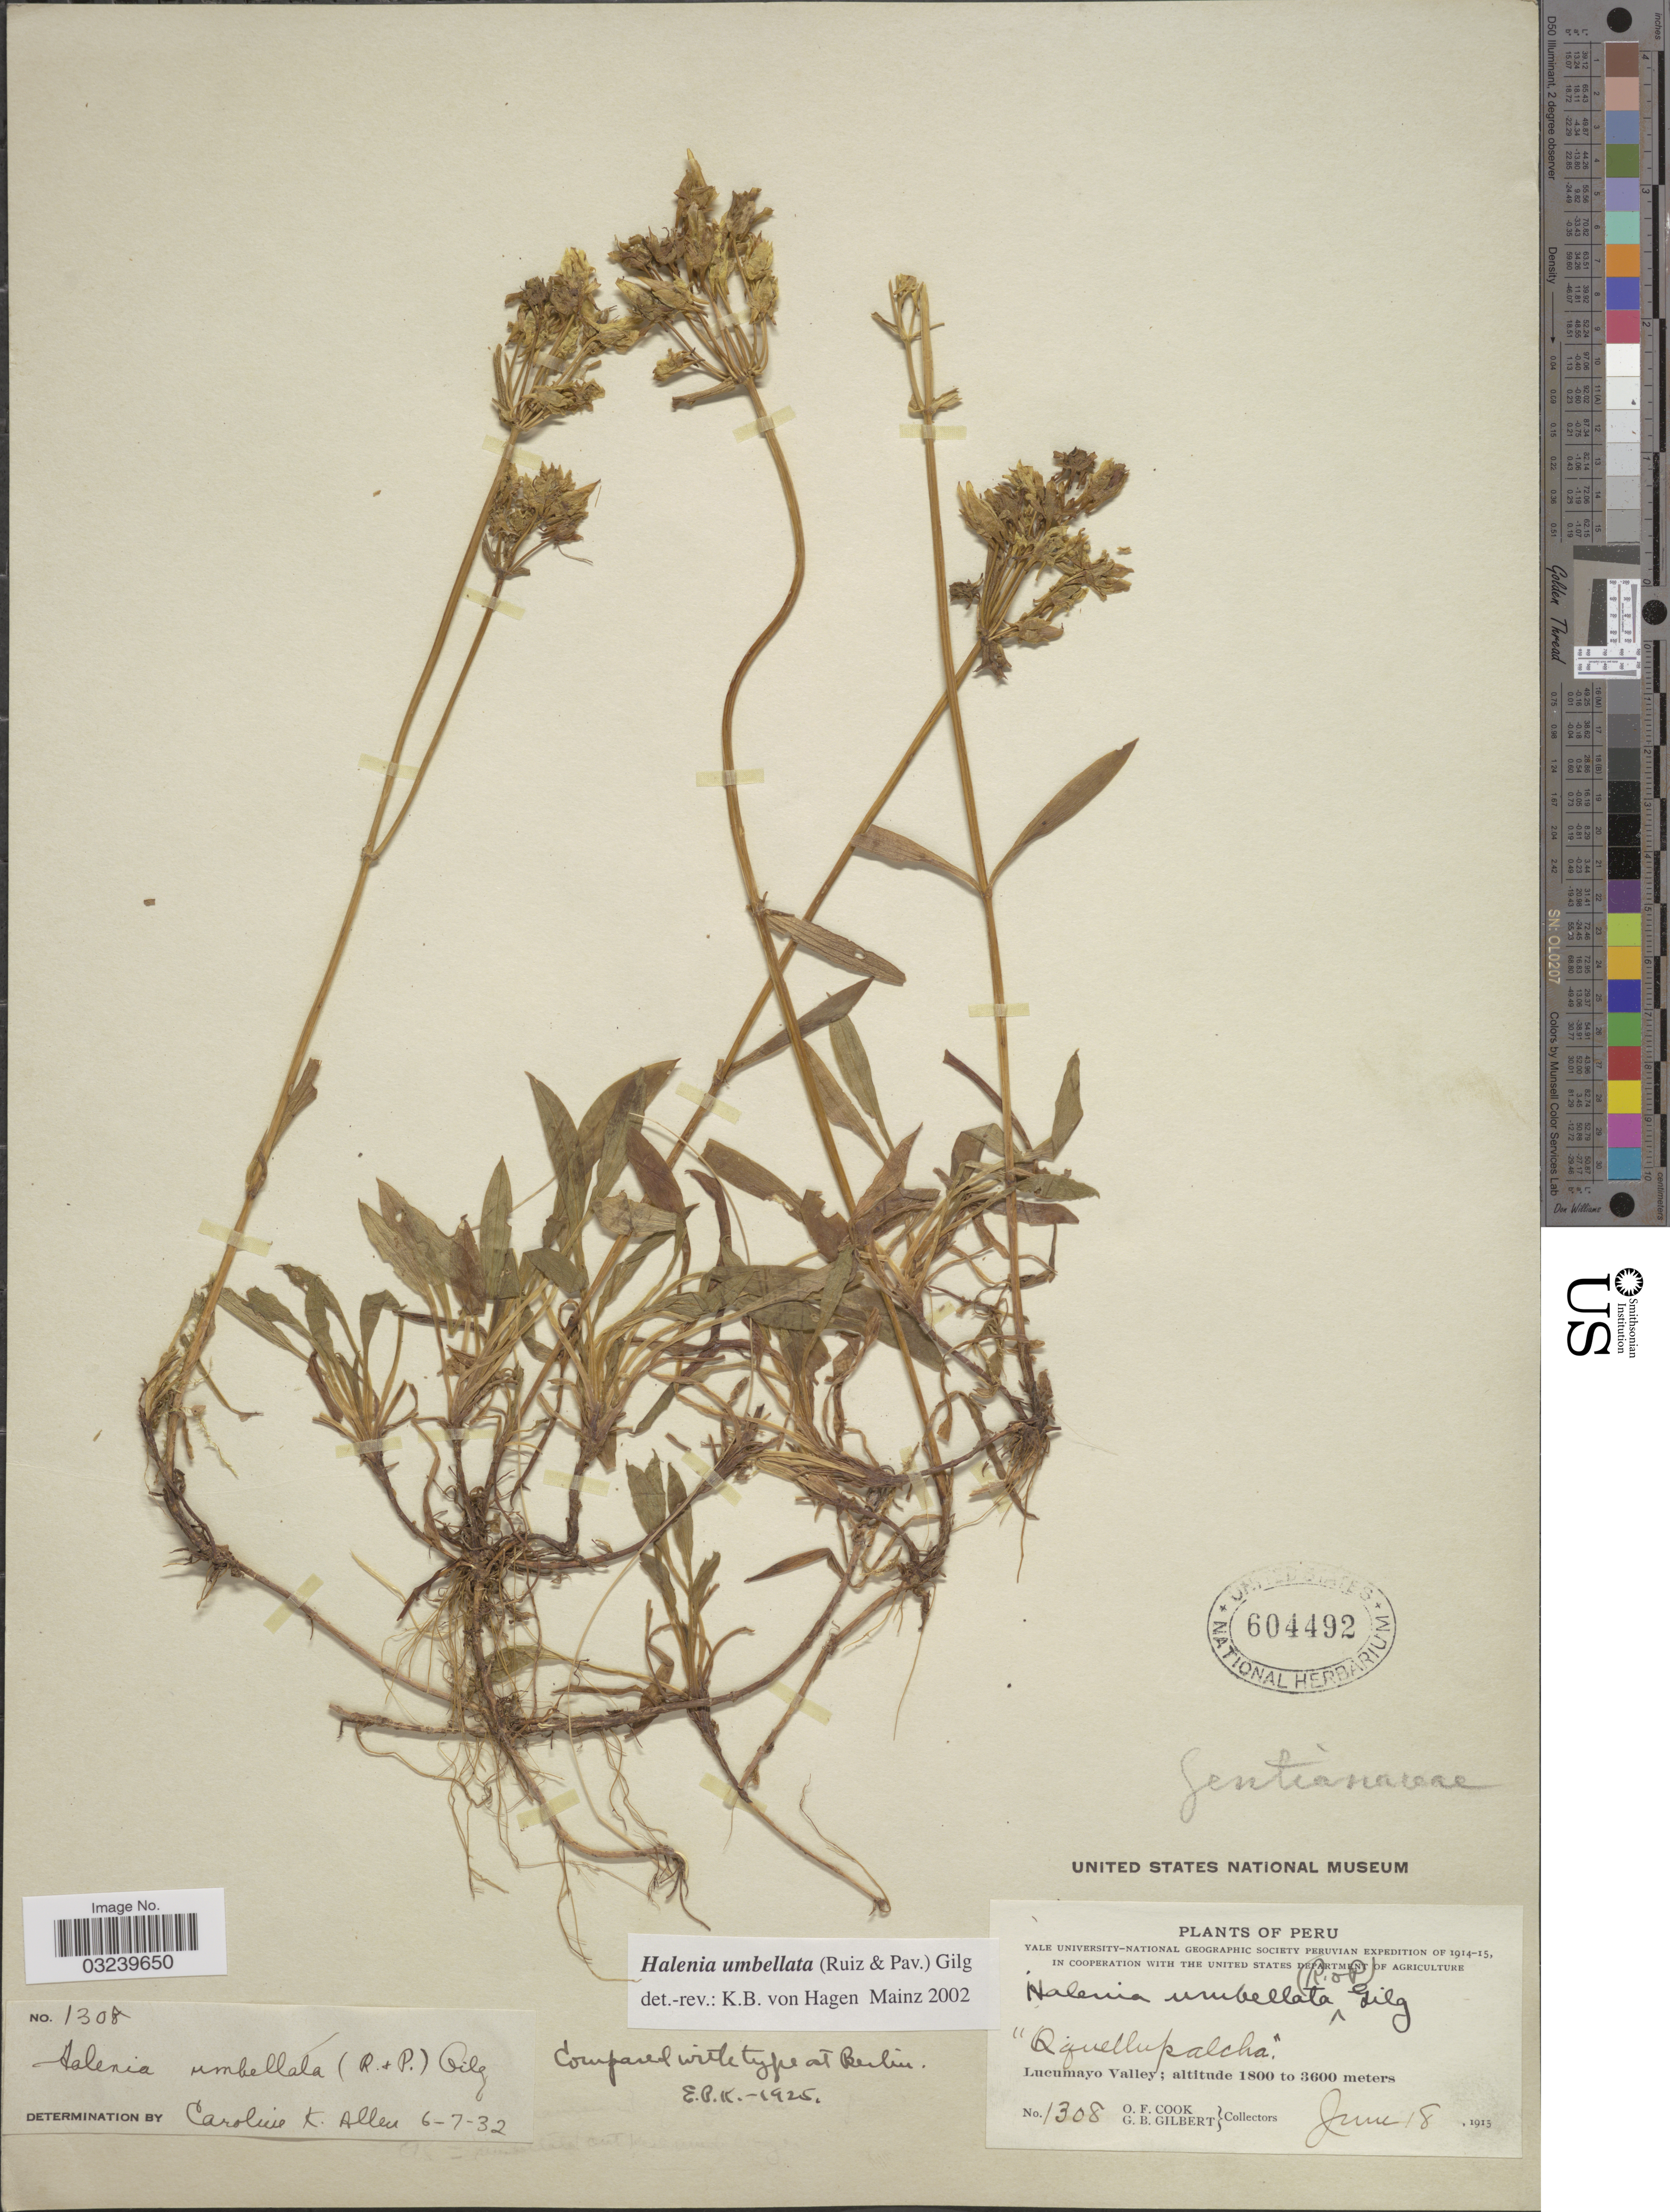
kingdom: Plantae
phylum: Tracheophyta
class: Magnoliopsida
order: Gentianales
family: Gentianaceae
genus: Halenia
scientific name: Halenia umbellata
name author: (Ruiz & Pav.) Gilg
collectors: O. F. Cook & G. B. Gilbert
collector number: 1308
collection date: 1915-06-18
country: Peru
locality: Lucumayo Valley.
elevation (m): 1800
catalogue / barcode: US 604492